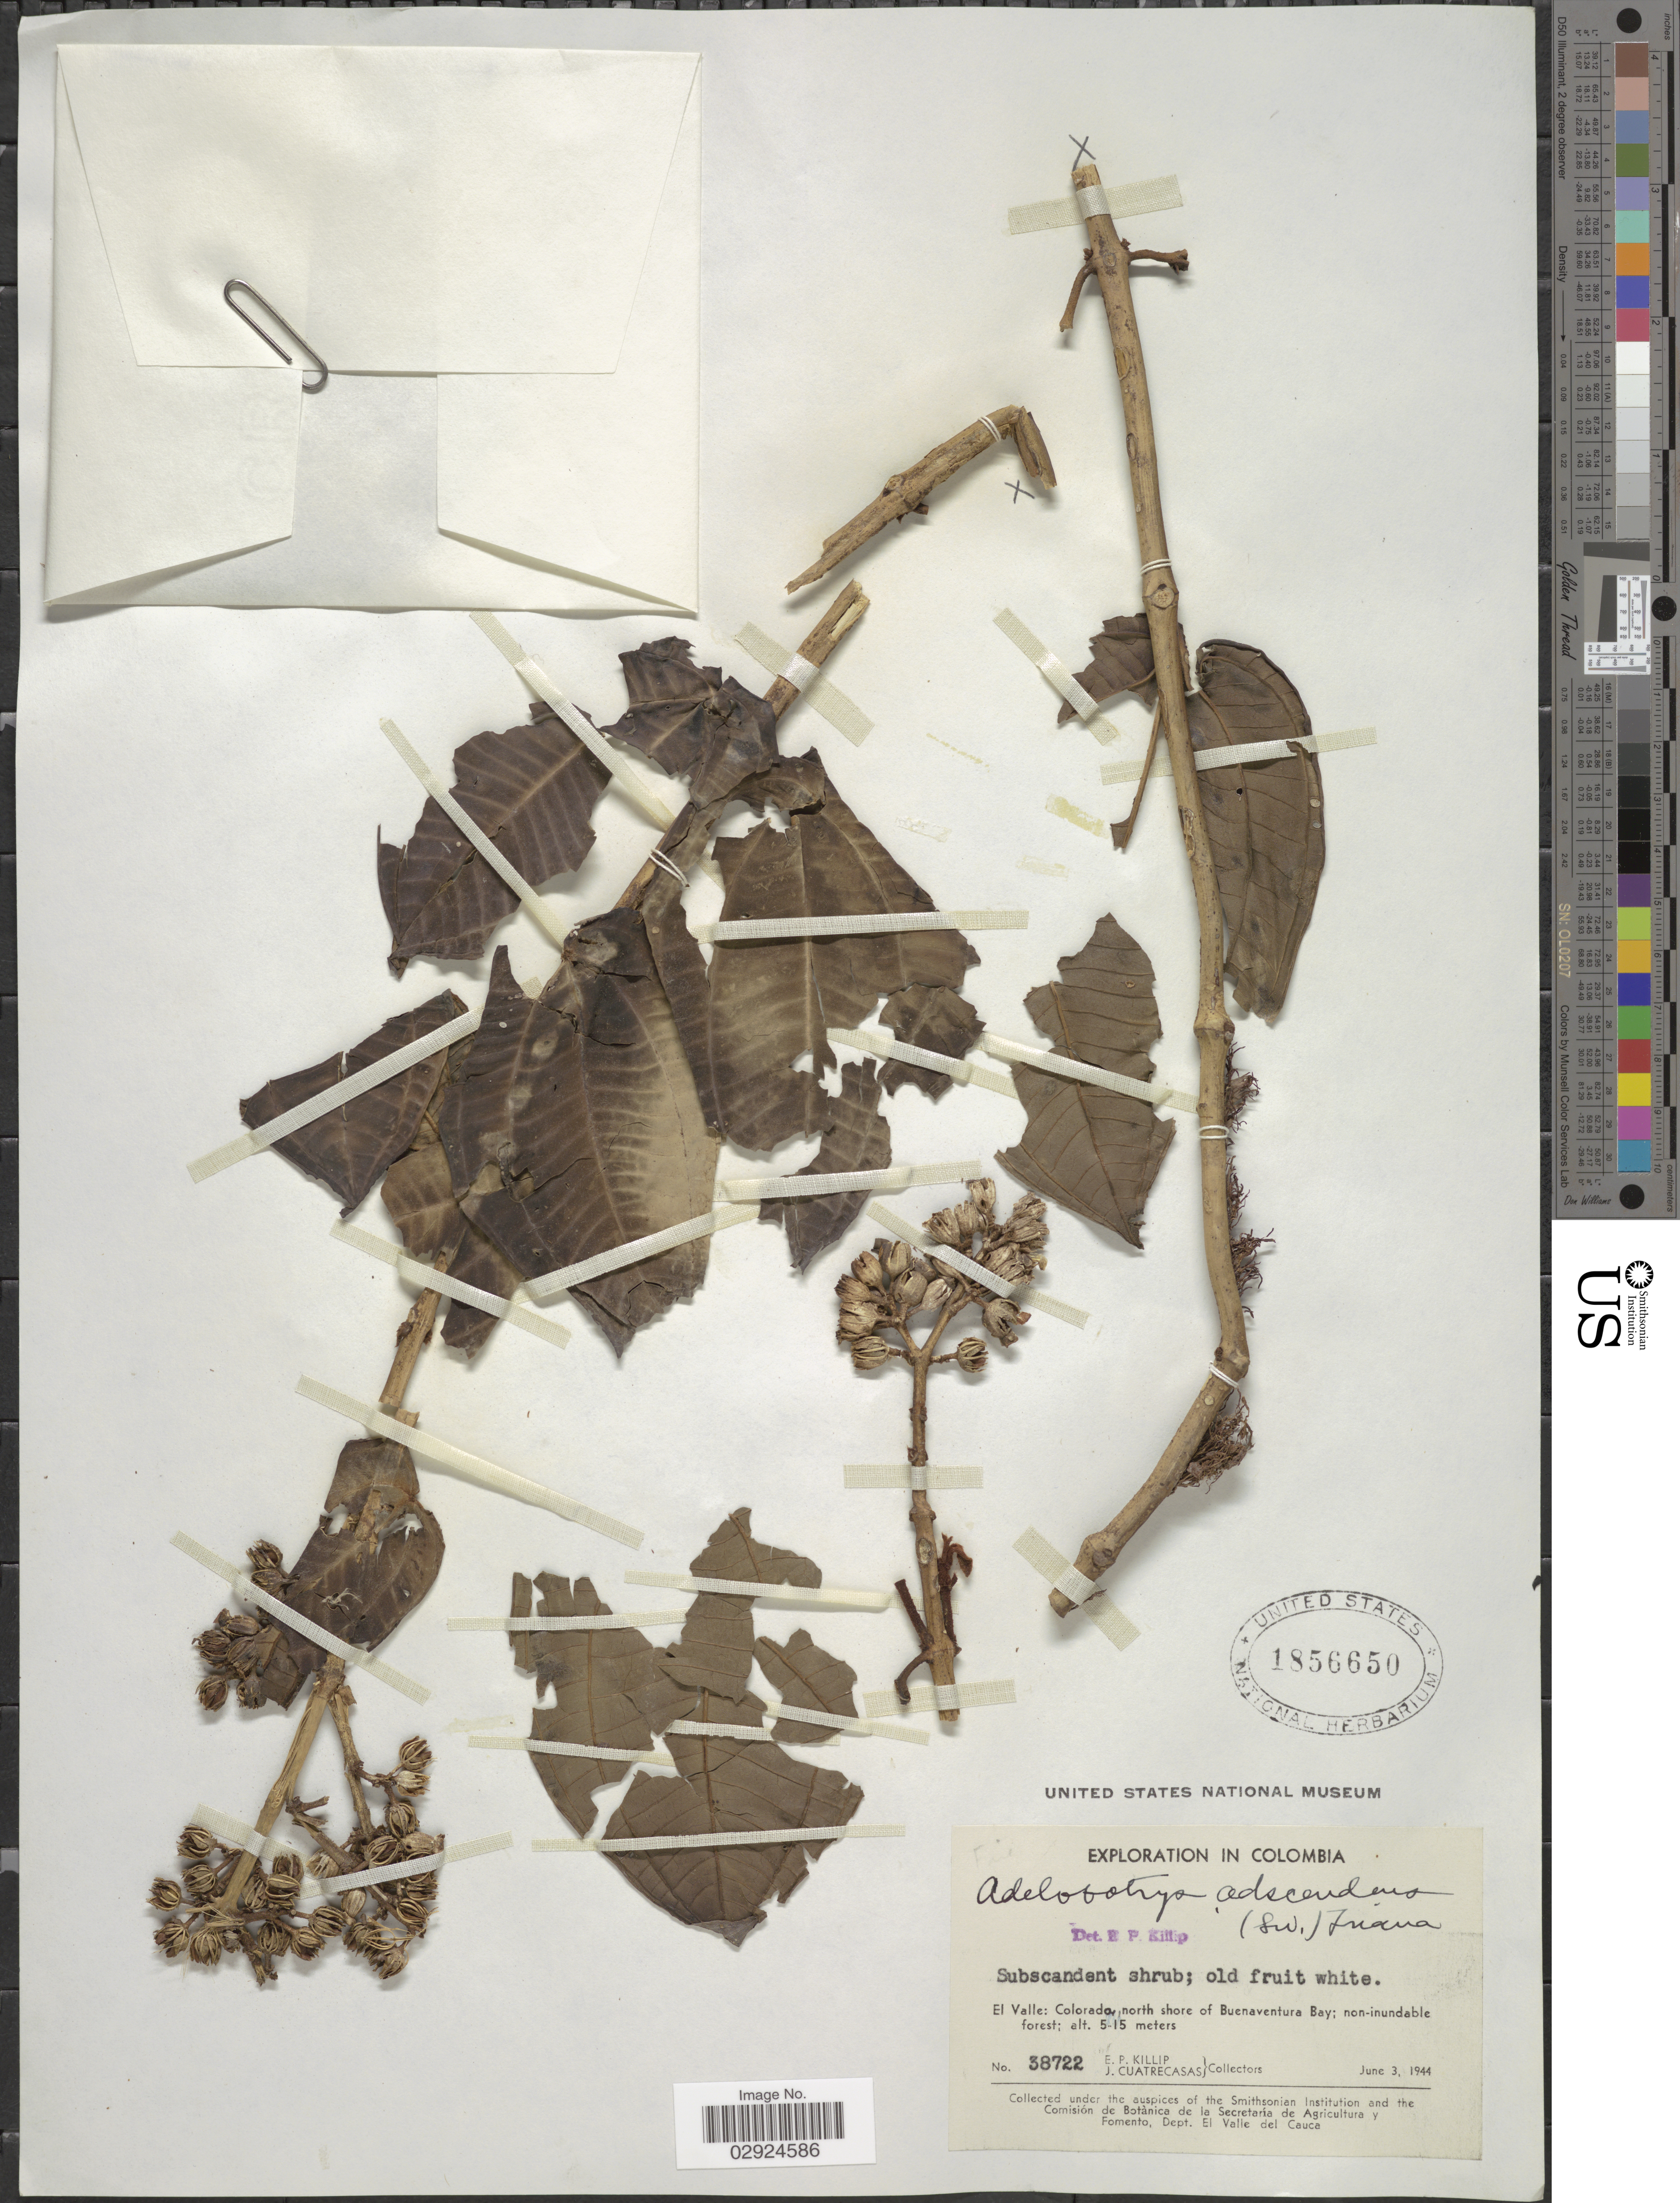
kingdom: Plantae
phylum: Tracheophyta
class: Magnoliopsida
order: Myrtales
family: Melastomataceae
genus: Adelobotrys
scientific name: Adelobotrys adscendens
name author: (Sw.) Triana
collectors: E. P. Killip & J. Cuatrecasas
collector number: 38722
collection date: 1944-06-03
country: Colombia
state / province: Valle del Cauca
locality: El Valle: Colorado, north shore of Buenaventura Bay.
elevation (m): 5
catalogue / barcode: US 1856650